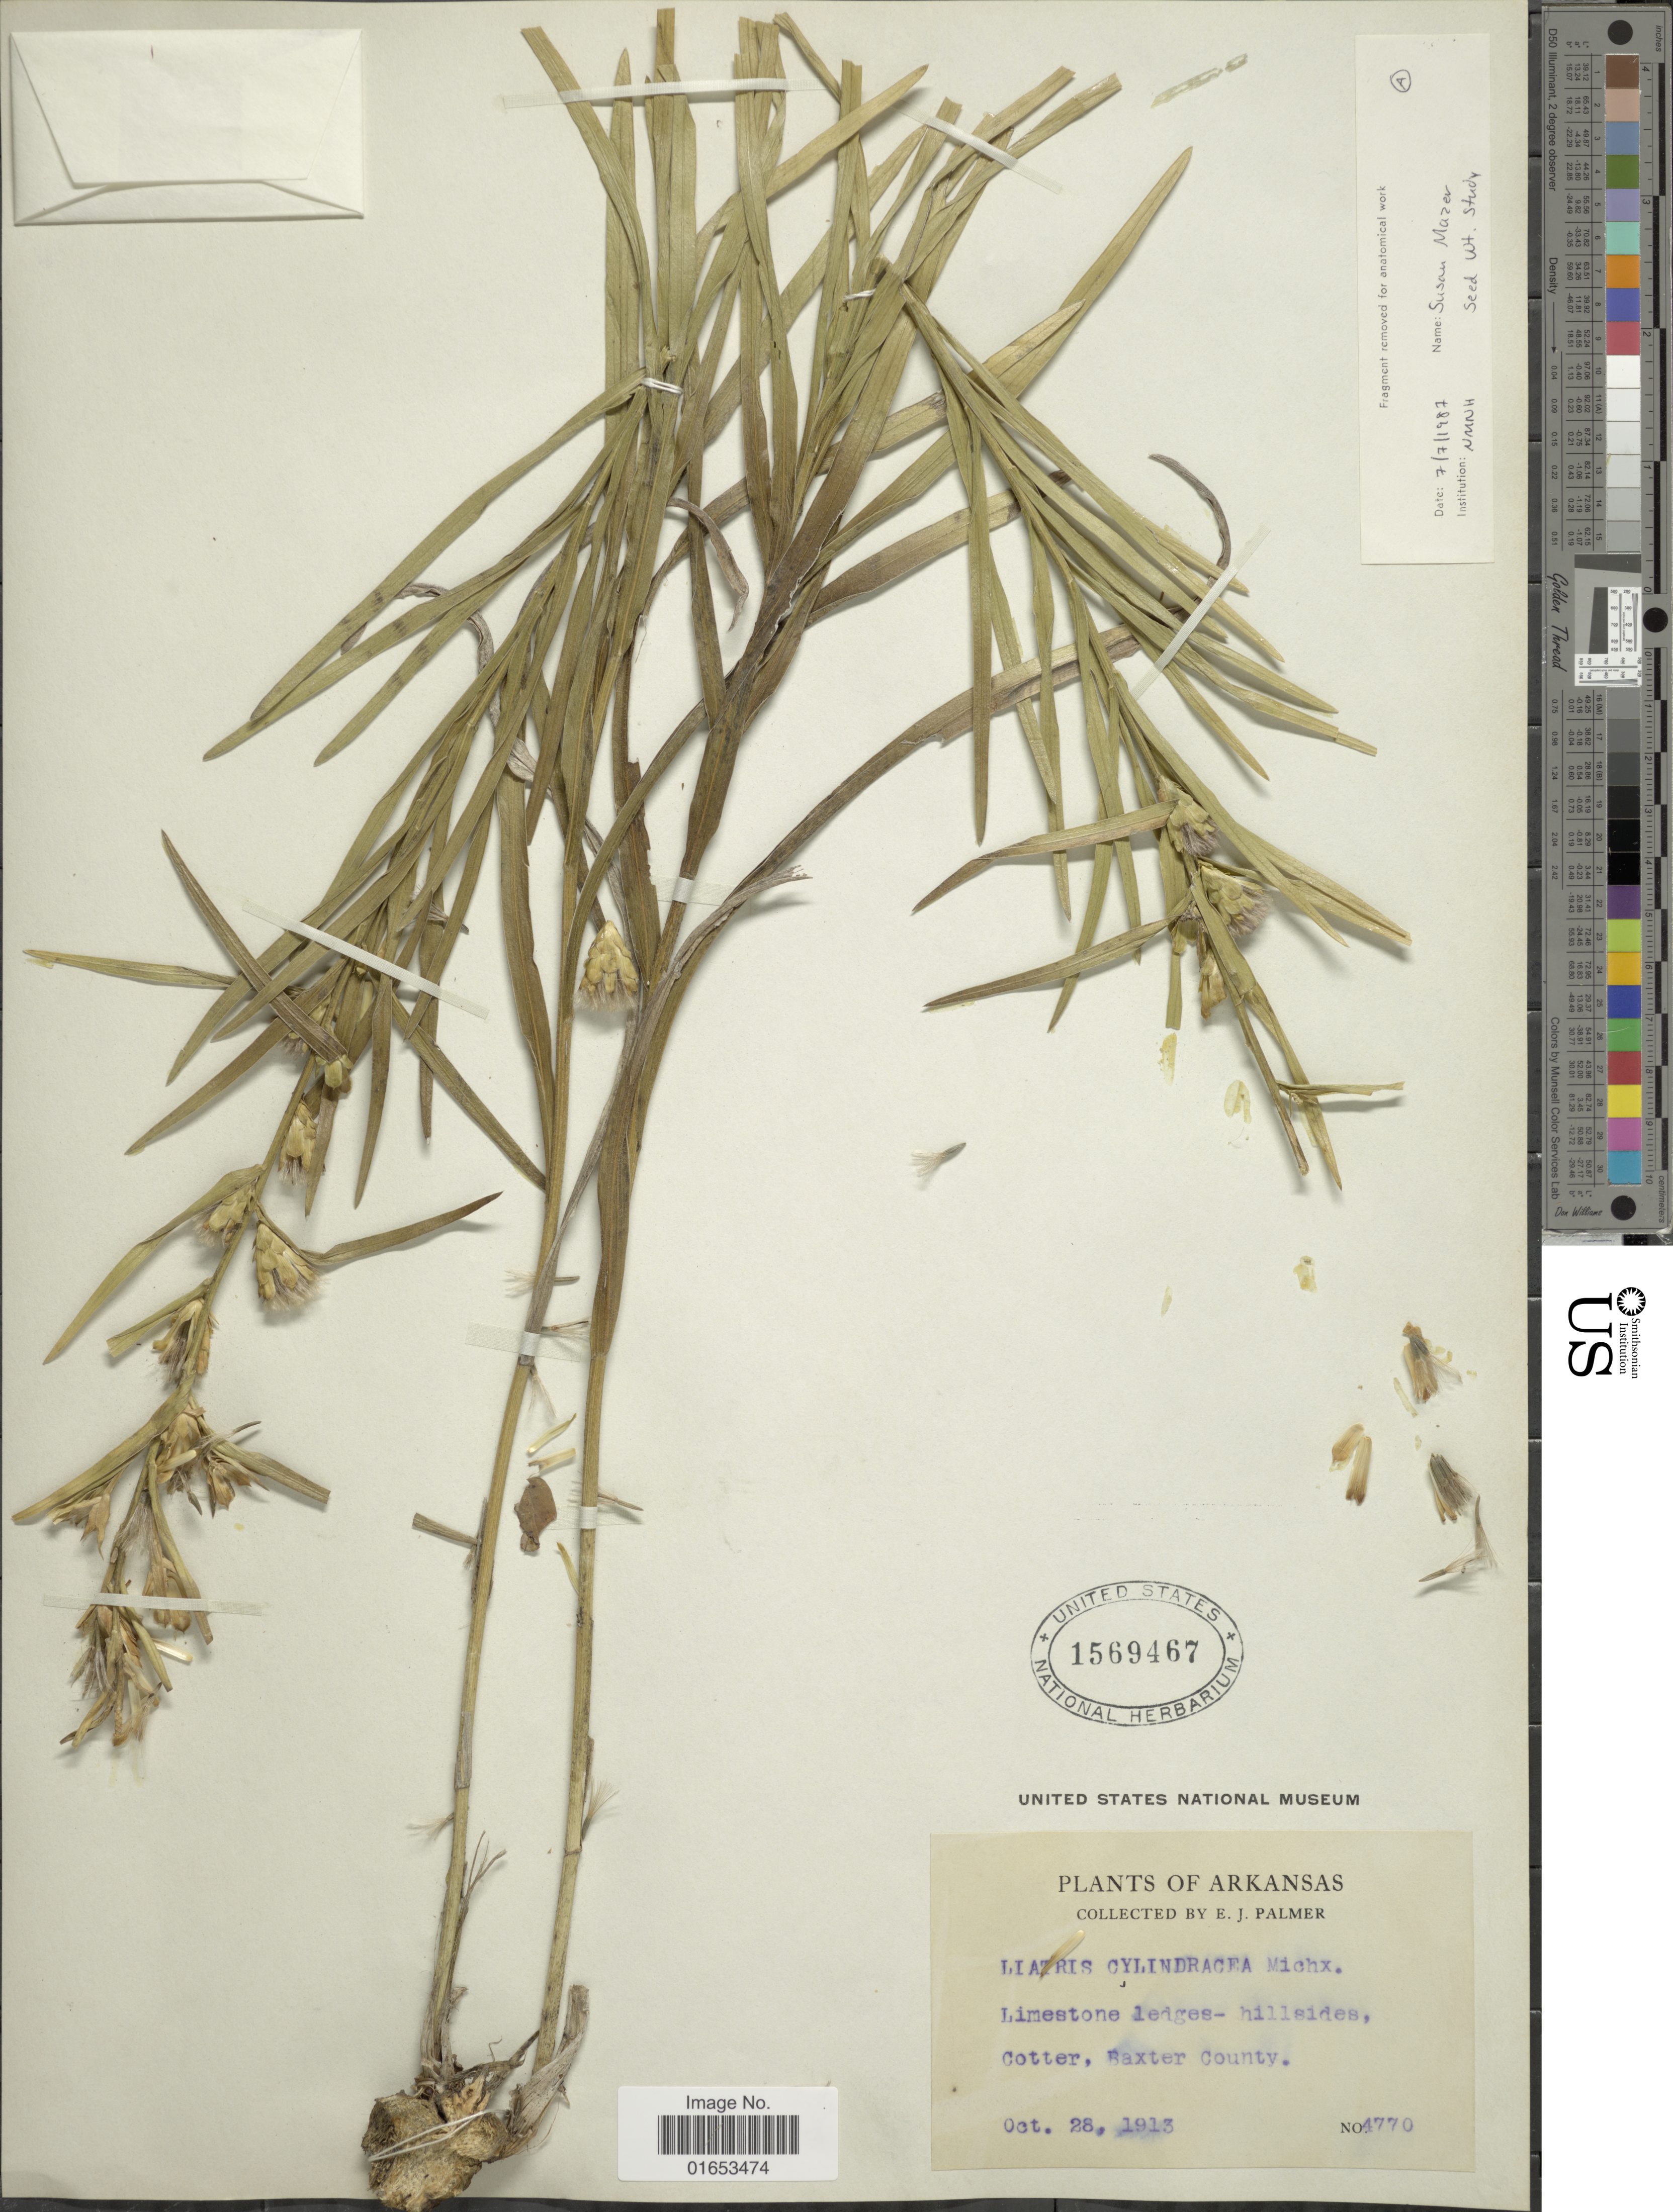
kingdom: Plantae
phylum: Tracheophyta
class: Magnoliopsida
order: Asterales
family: Asteraceae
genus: Liatris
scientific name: Liatris cylindracea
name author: Michaux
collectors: E. J. Palmer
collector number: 4770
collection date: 1913-10-28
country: United States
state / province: Arkansas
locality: Cotter, Baxter County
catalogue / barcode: US 1569467